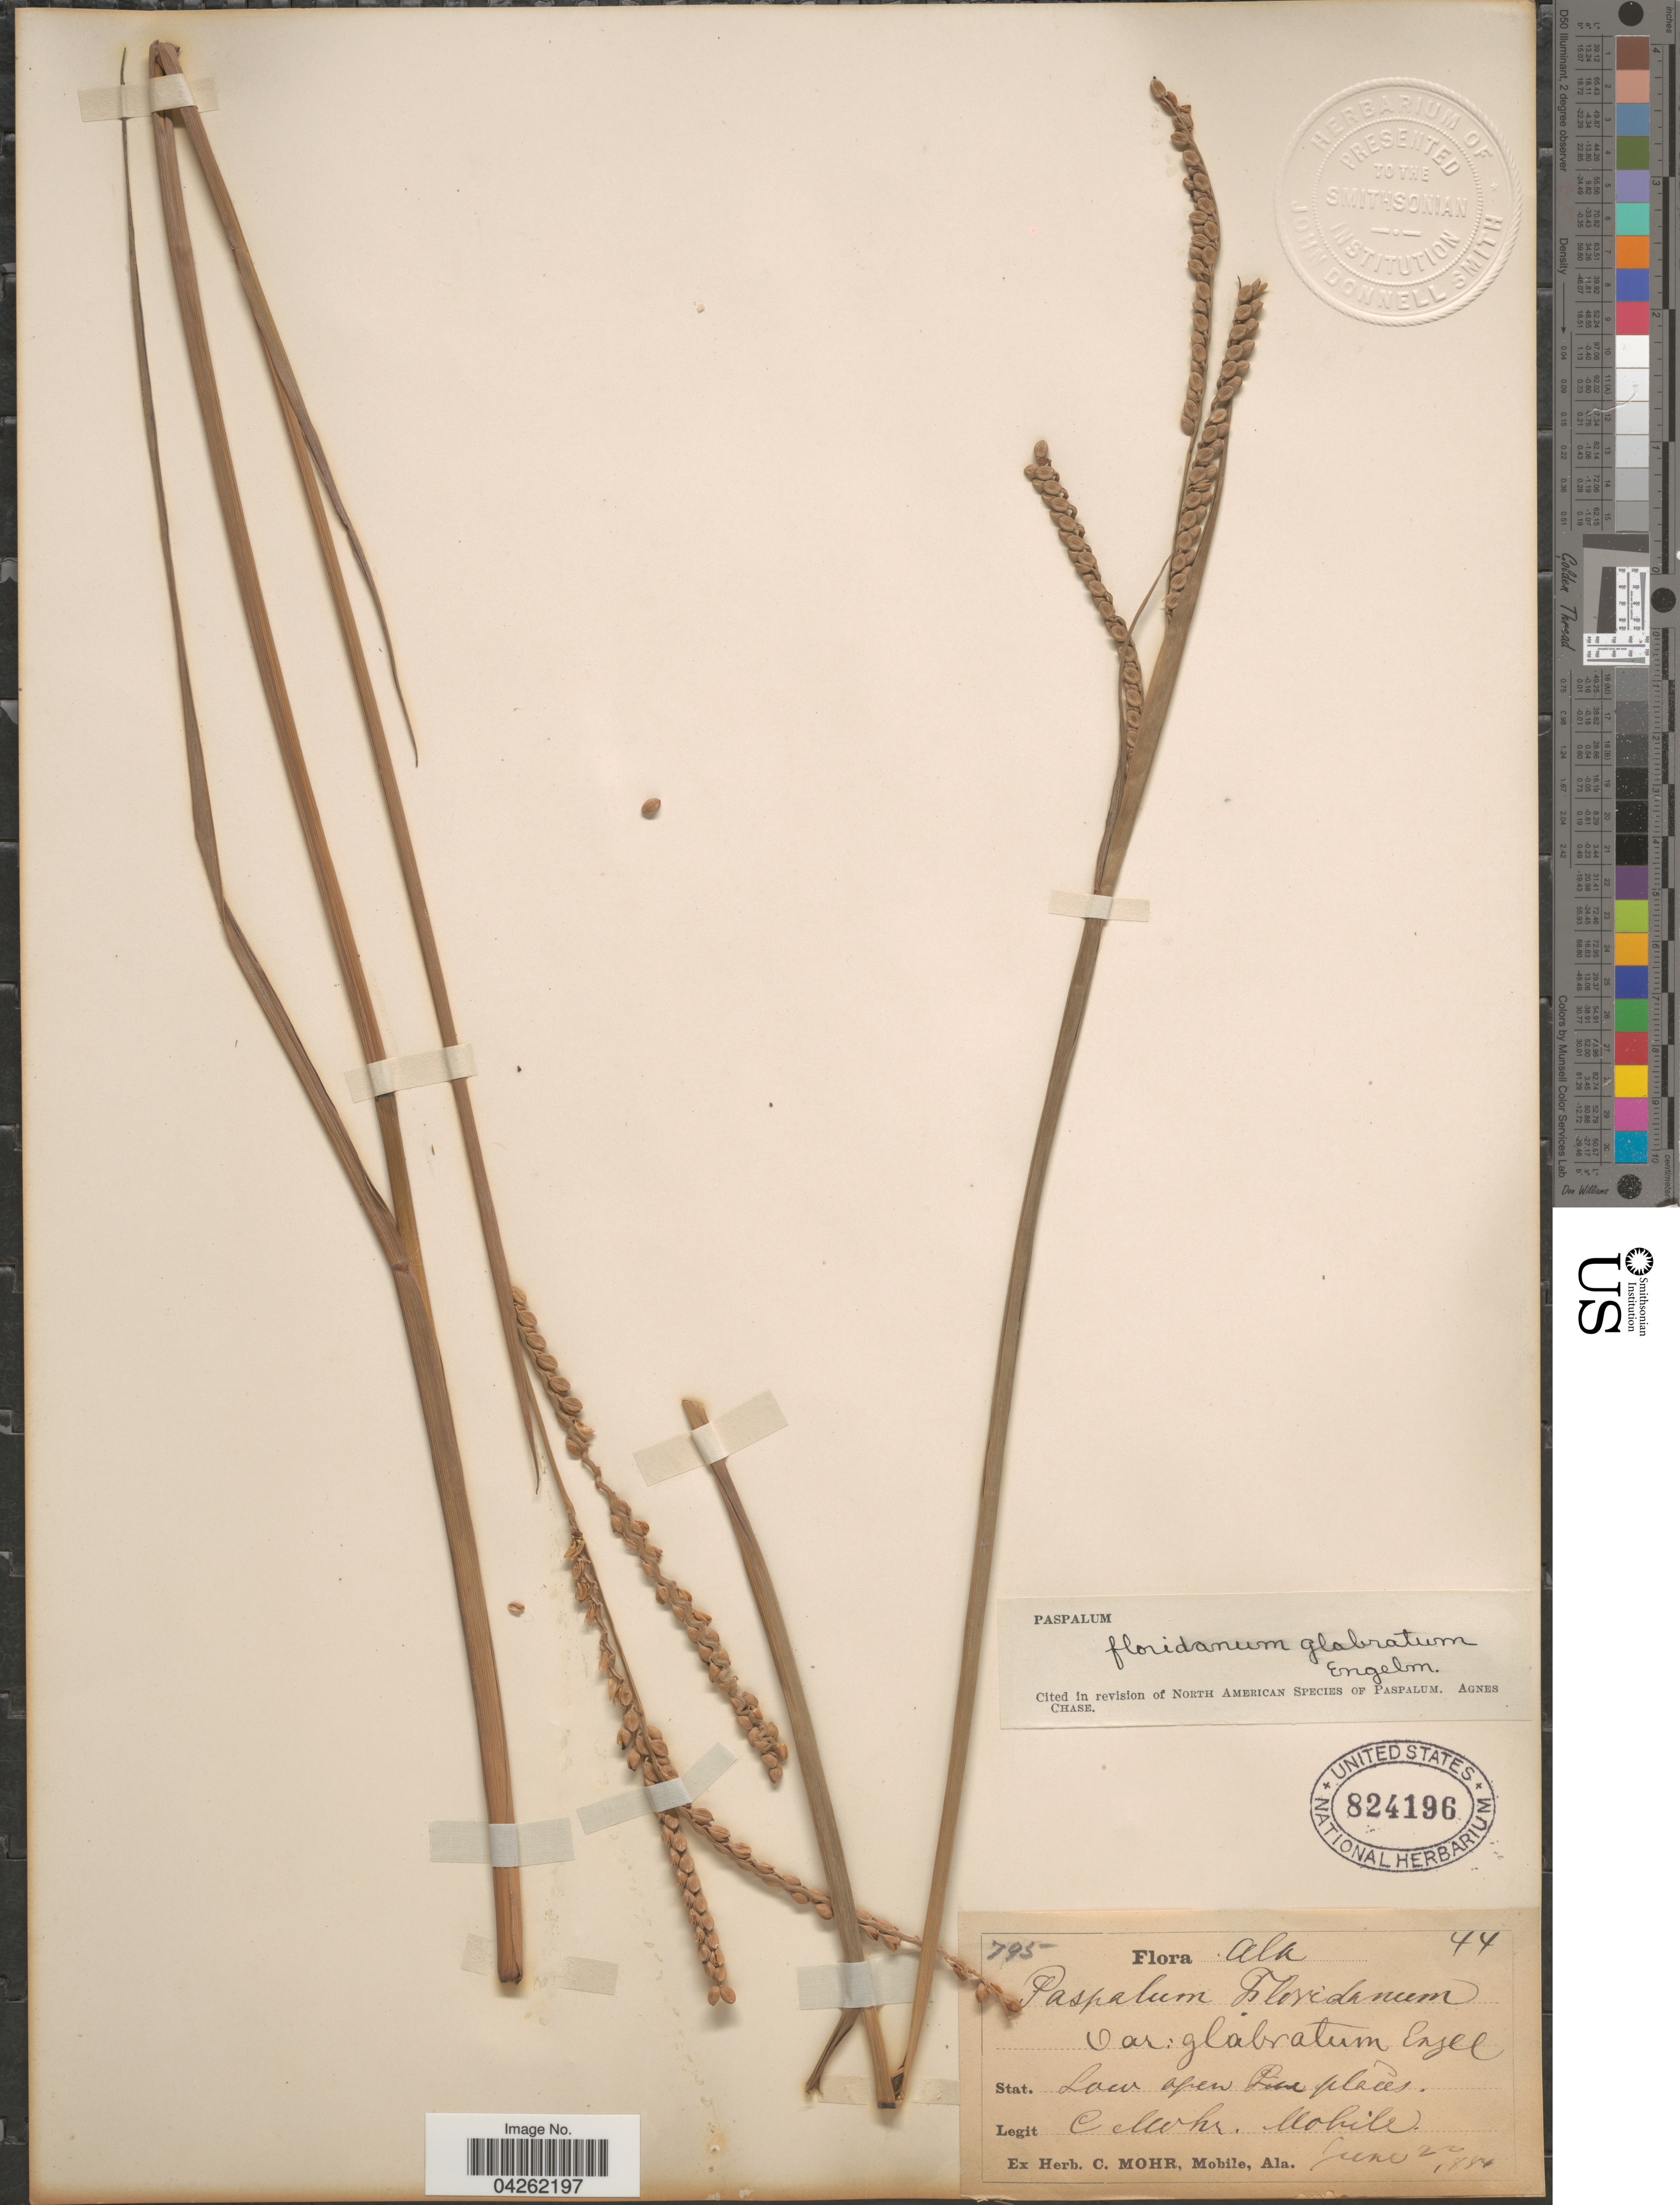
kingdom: Plantae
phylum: Tracheophyta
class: Liliopsida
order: Poales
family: Poaceae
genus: Paspalum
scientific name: Paspalum floridanum var. glabratum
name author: Engelm. ex Vasey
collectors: C. T. Mohr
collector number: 55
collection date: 1884-06-22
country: United States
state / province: Alabama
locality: Low open Pine places.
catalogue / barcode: US 824196